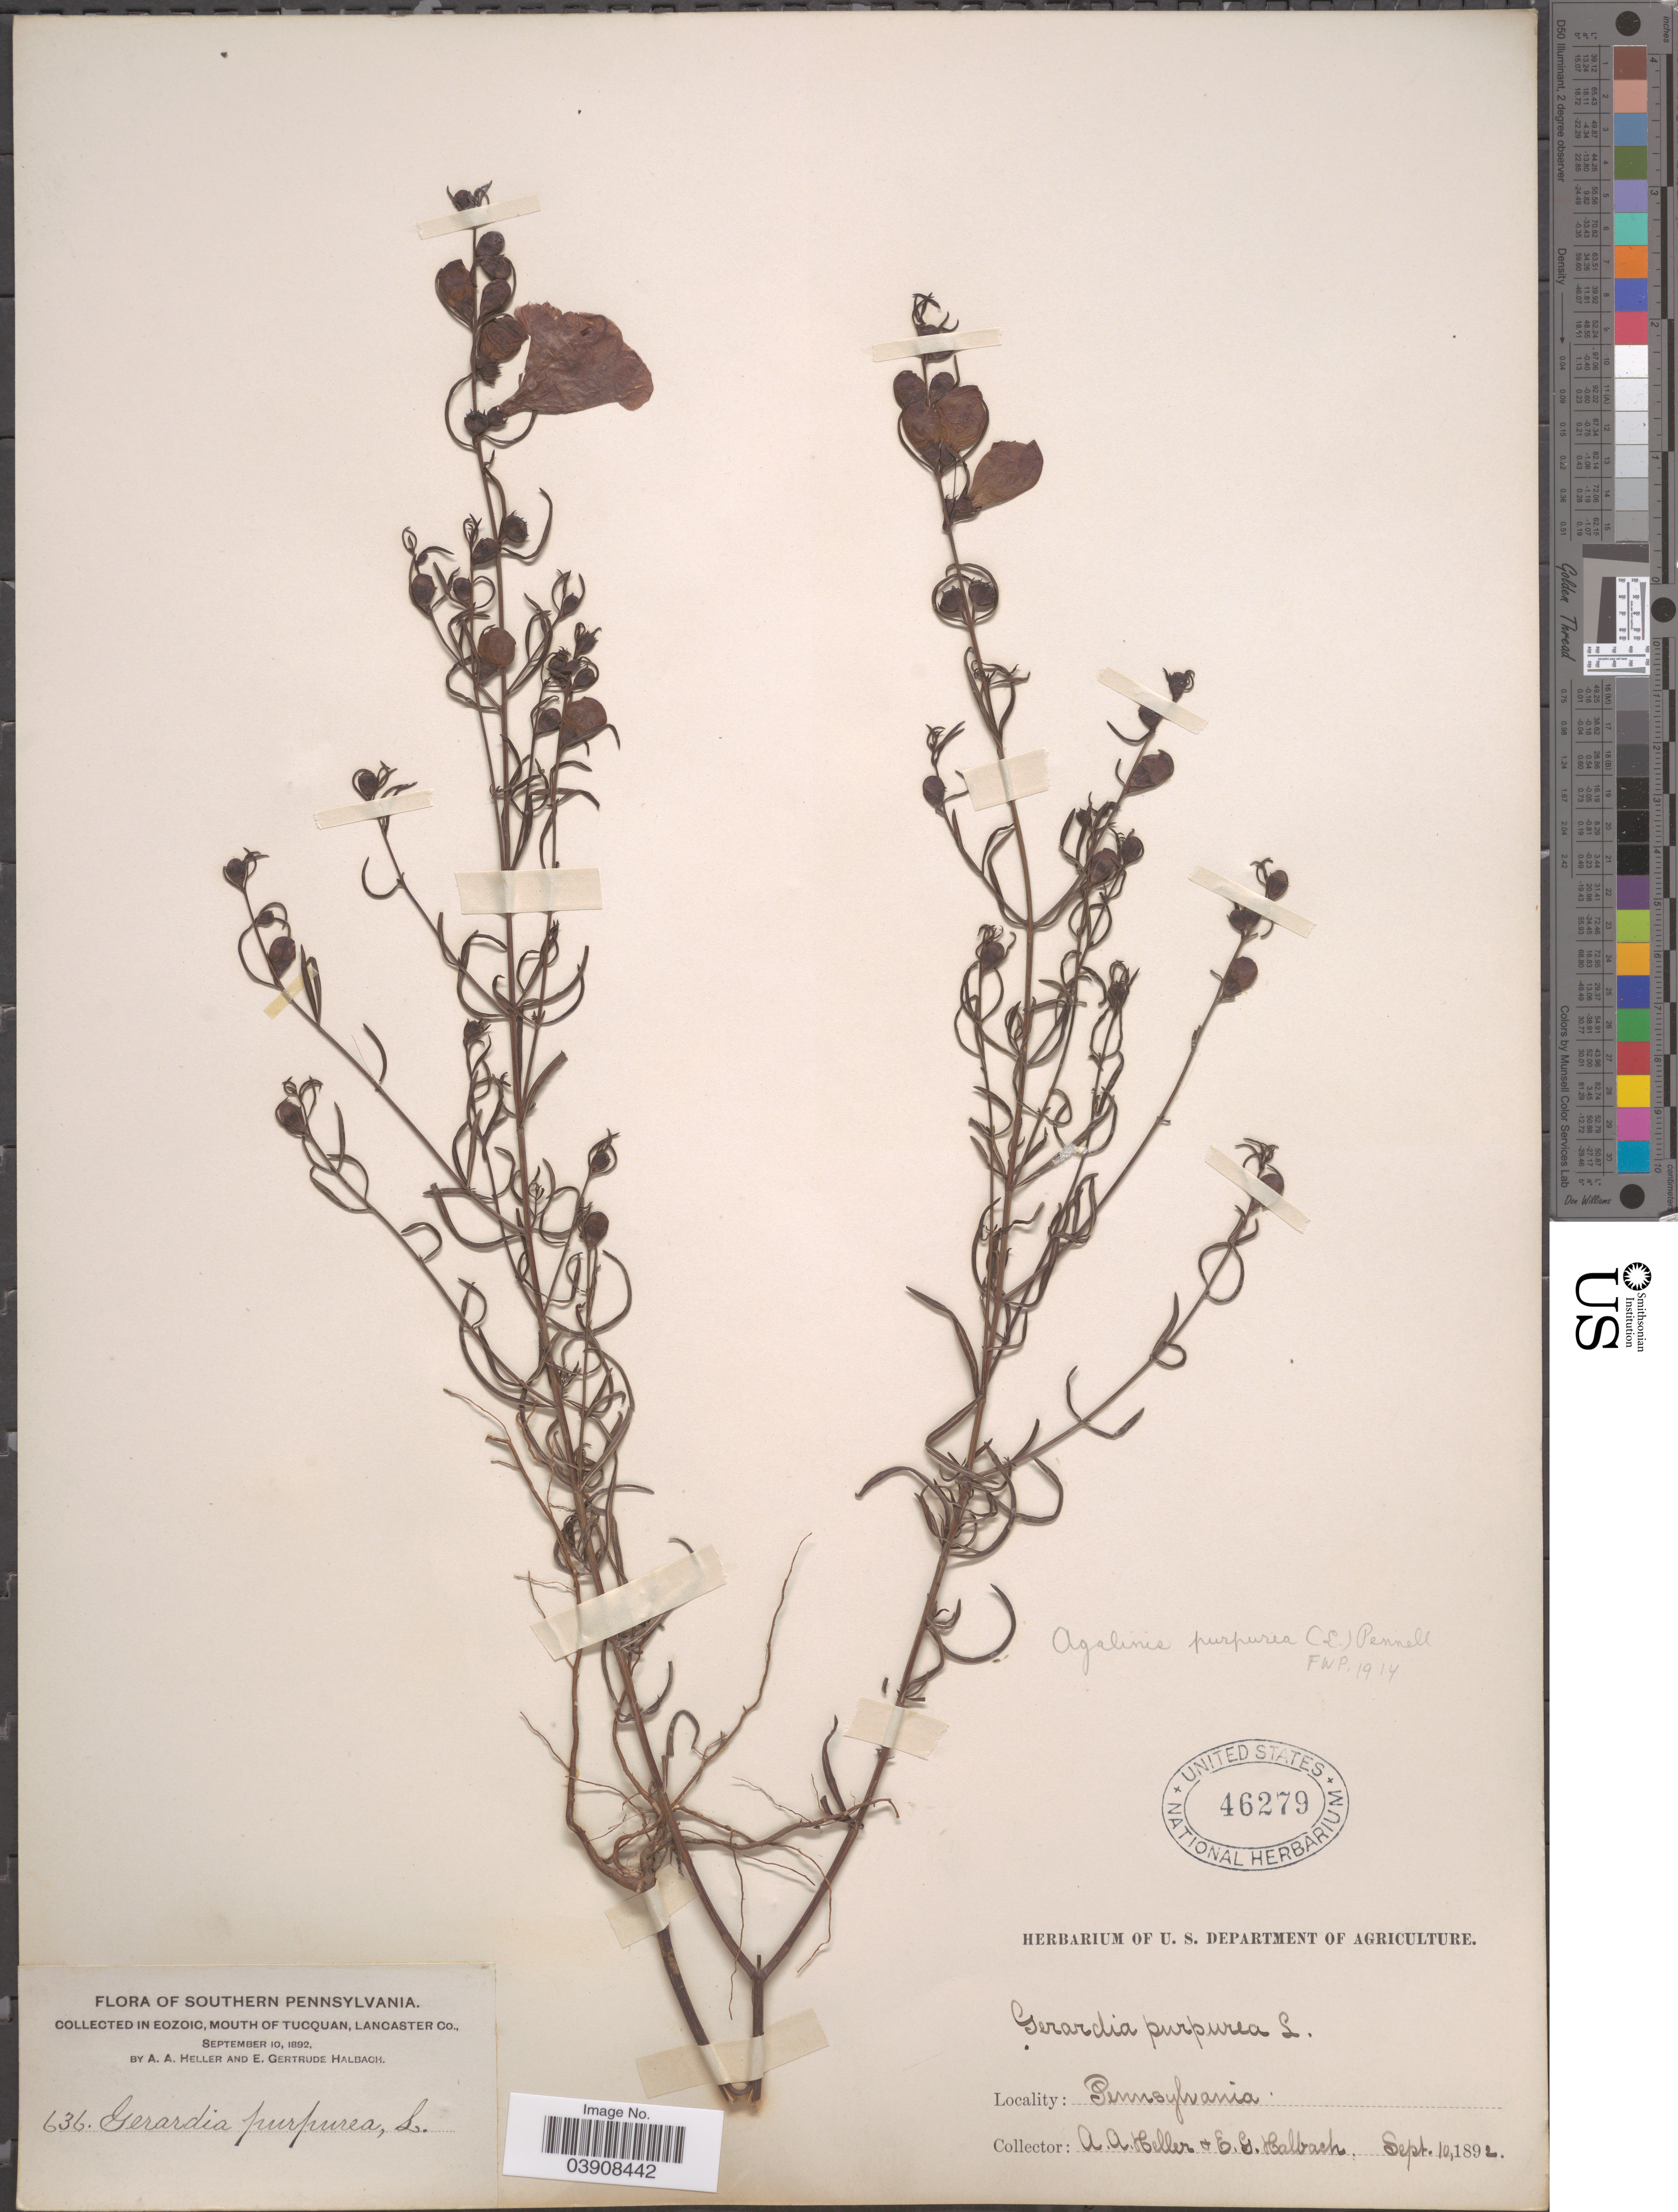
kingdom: Plantae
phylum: Tracheophyta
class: Magnoliopsida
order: Lamiales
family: Orobanchaceae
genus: Agalinis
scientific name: Agalinis purpurea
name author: (L.) Pennell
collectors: A. A. Heller & E. G. Halbach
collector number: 636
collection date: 1892-09-10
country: United States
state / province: Pennsylvania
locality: Southern Pennsylvania. In Eozoic, mouth of Tucquan, Lancaster Co.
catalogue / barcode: US 46279